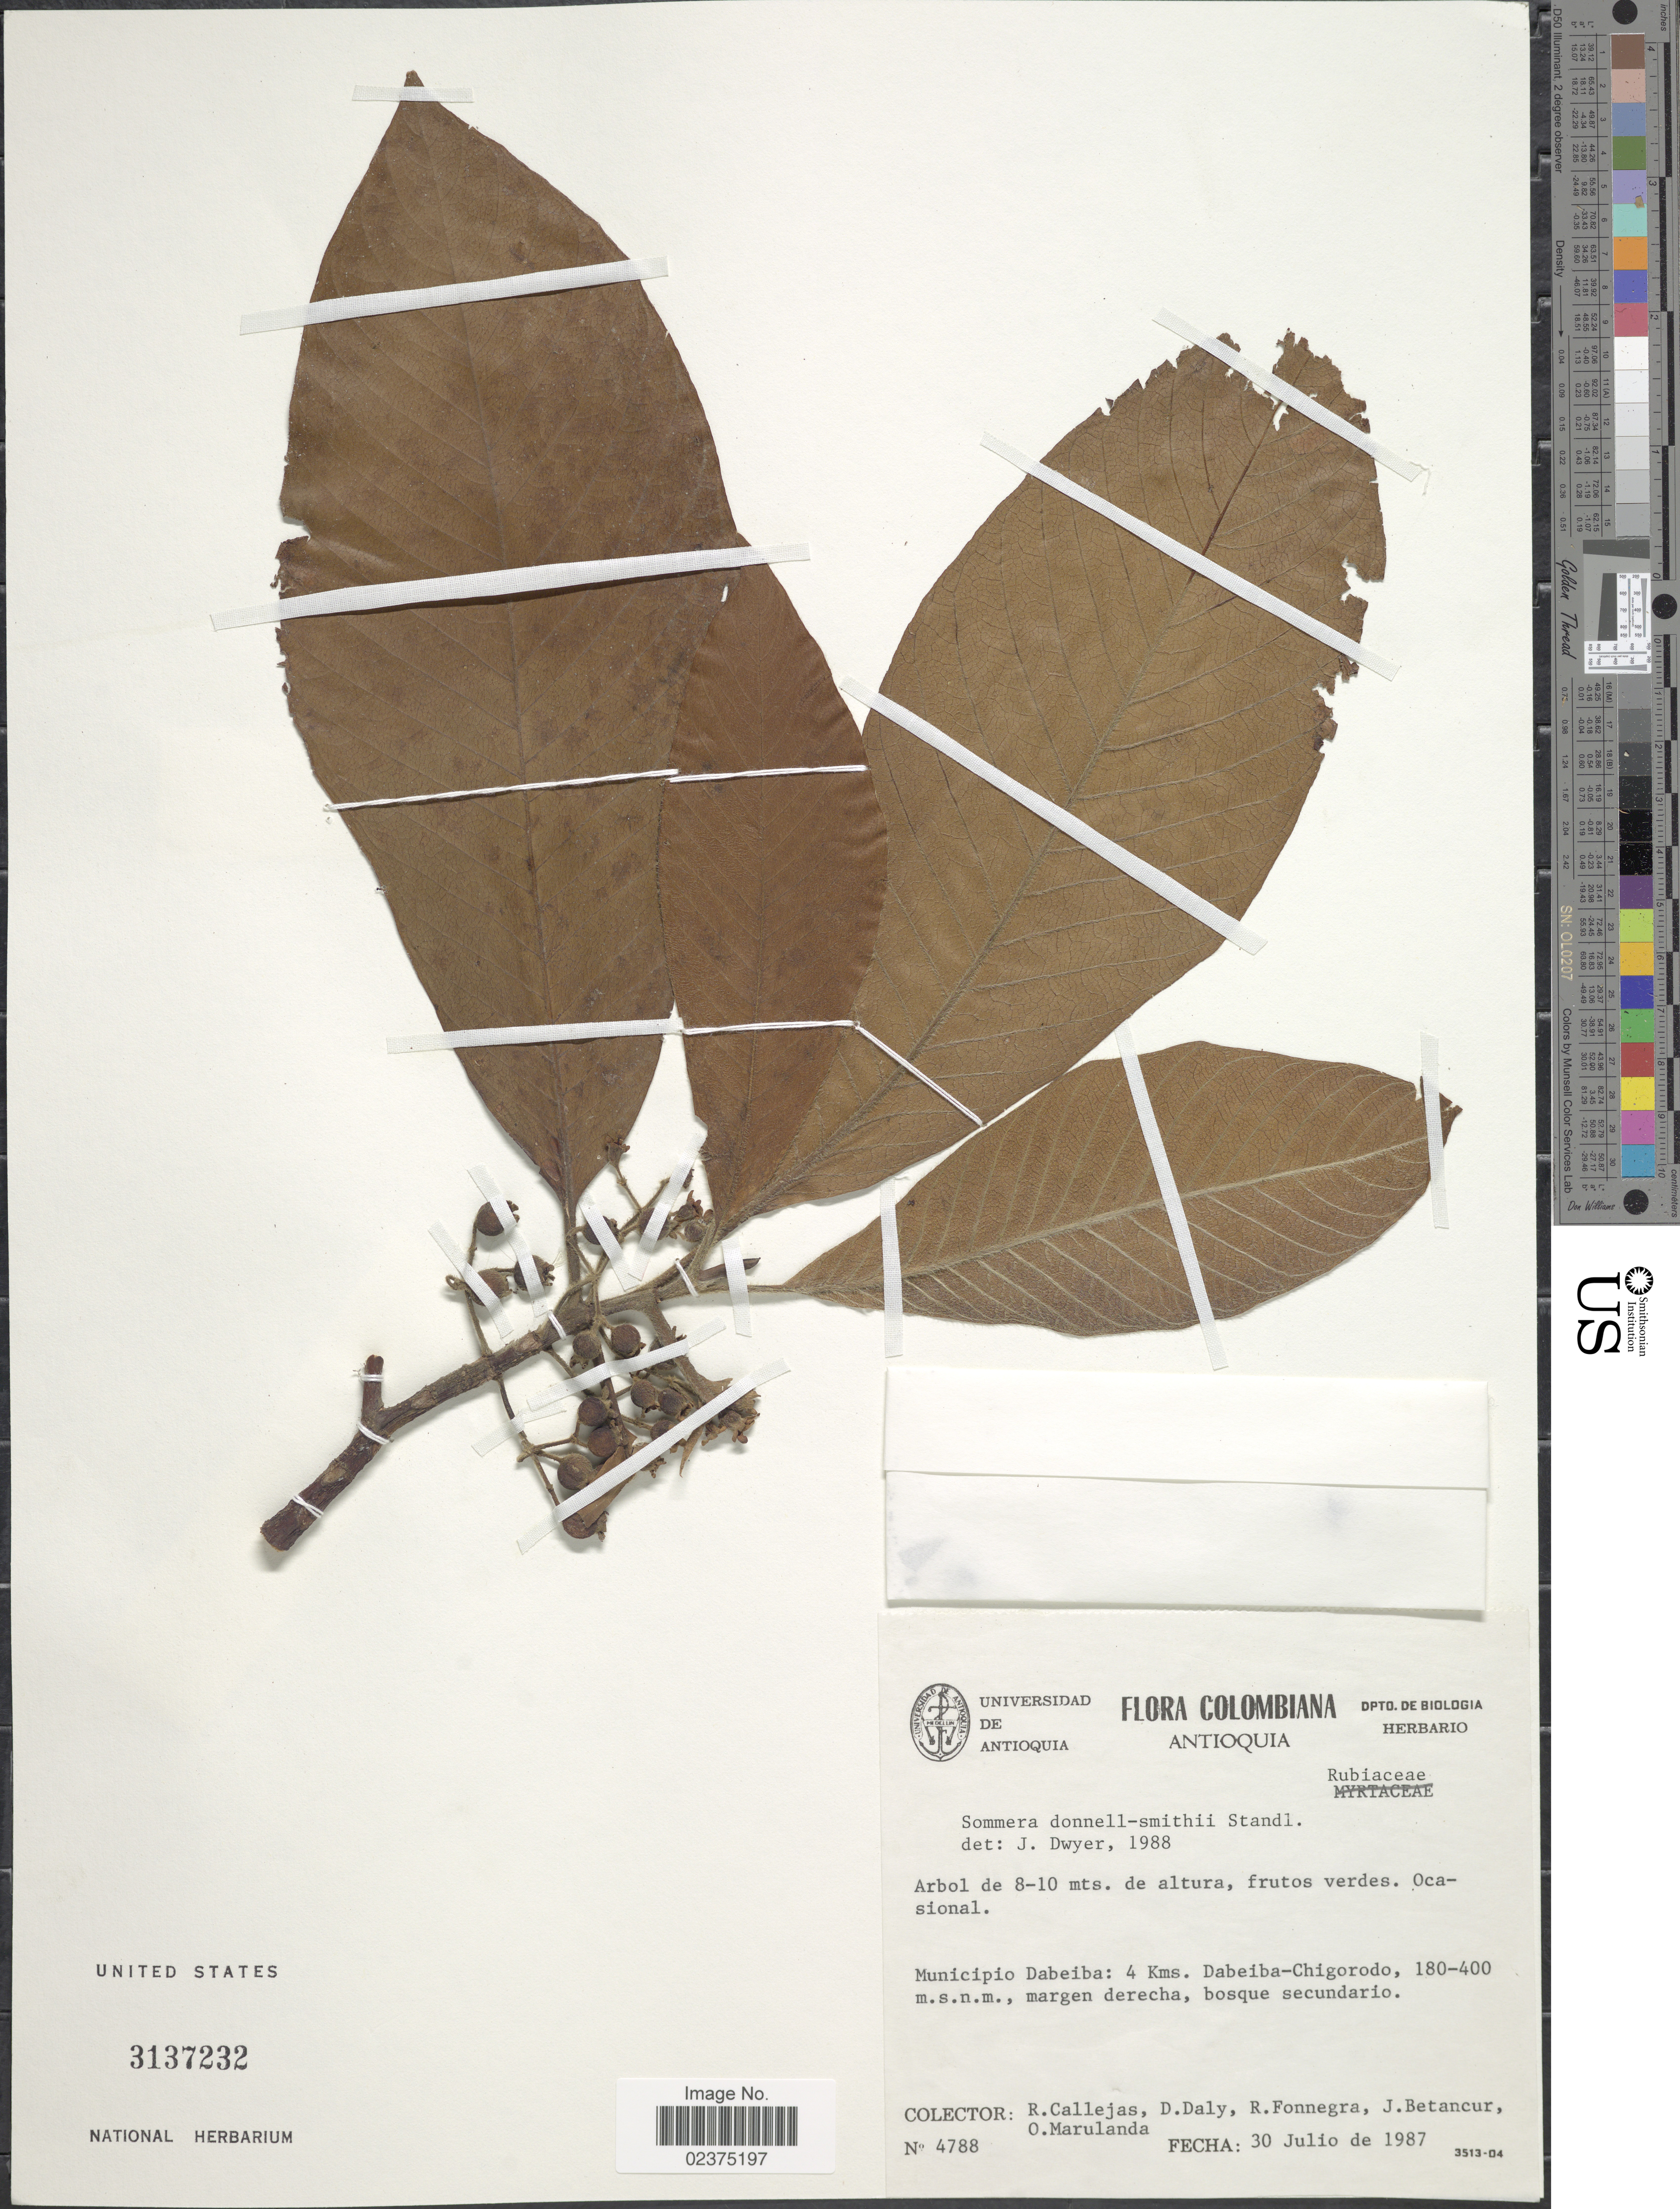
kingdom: Plantae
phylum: Tracheophyta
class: Magnoliopsida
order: Gentianales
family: Rubiaceae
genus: Sommera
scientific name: Sommera donnell-smithii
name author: Standl.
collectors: R. Callejas, D. C. Daly, R. Fonnegra, J. Betancur & O. Marulanda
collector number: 4788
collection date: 1987-07-30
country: Colombia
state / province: Antioquia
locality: Municipio Dabeida: 4 Kms. Dabeida-Chigordo, margen derecha, bosque secundario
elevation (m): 180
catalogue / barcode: US 3137232